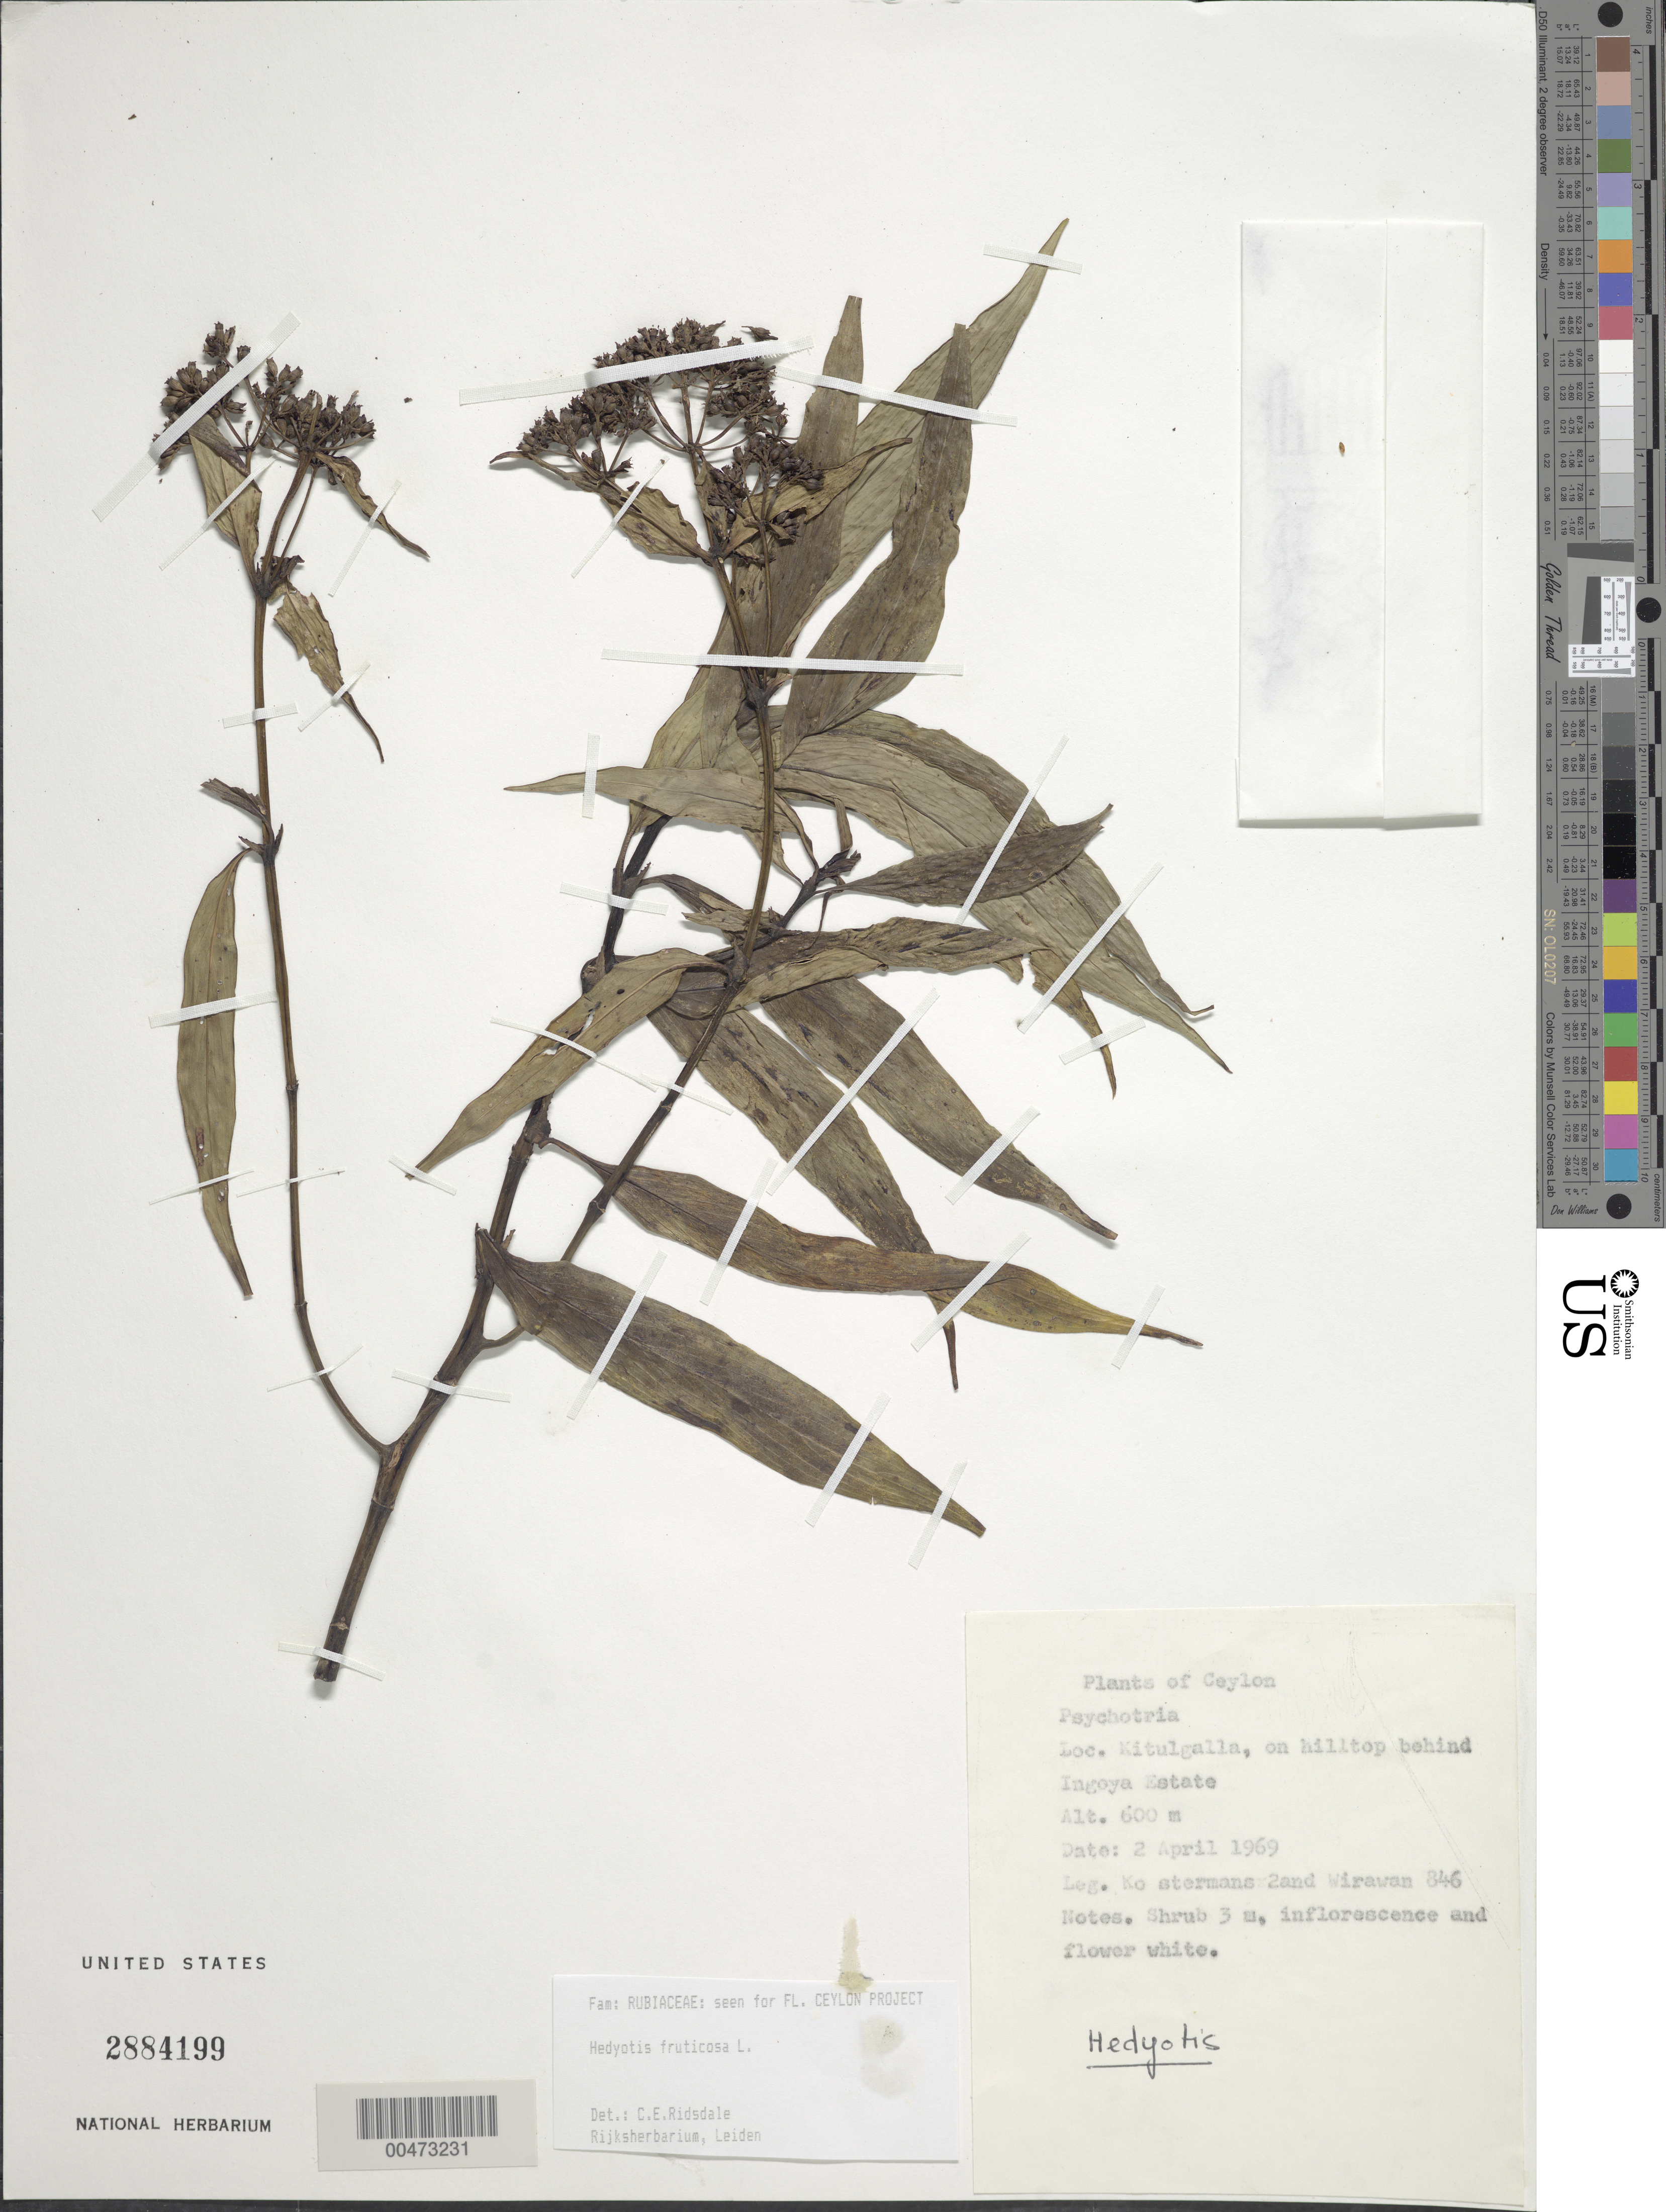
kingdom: Plantae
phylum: Tracheophyta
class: Magnoliopsida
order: Gentianales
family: Rubiaceae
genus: Hedyotis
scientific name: Hedyotis fruticosa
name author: L.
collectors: A. J. G. Kostermans & -. Wirawan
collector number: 846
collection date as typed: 02 Apr 1969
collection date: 1969-04-02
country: Sri Lanka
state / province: Sabaragamuwa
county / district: Kegalla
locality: Kitulgala, on hilltop behind Ingoya Estate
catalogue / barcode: US 2884199